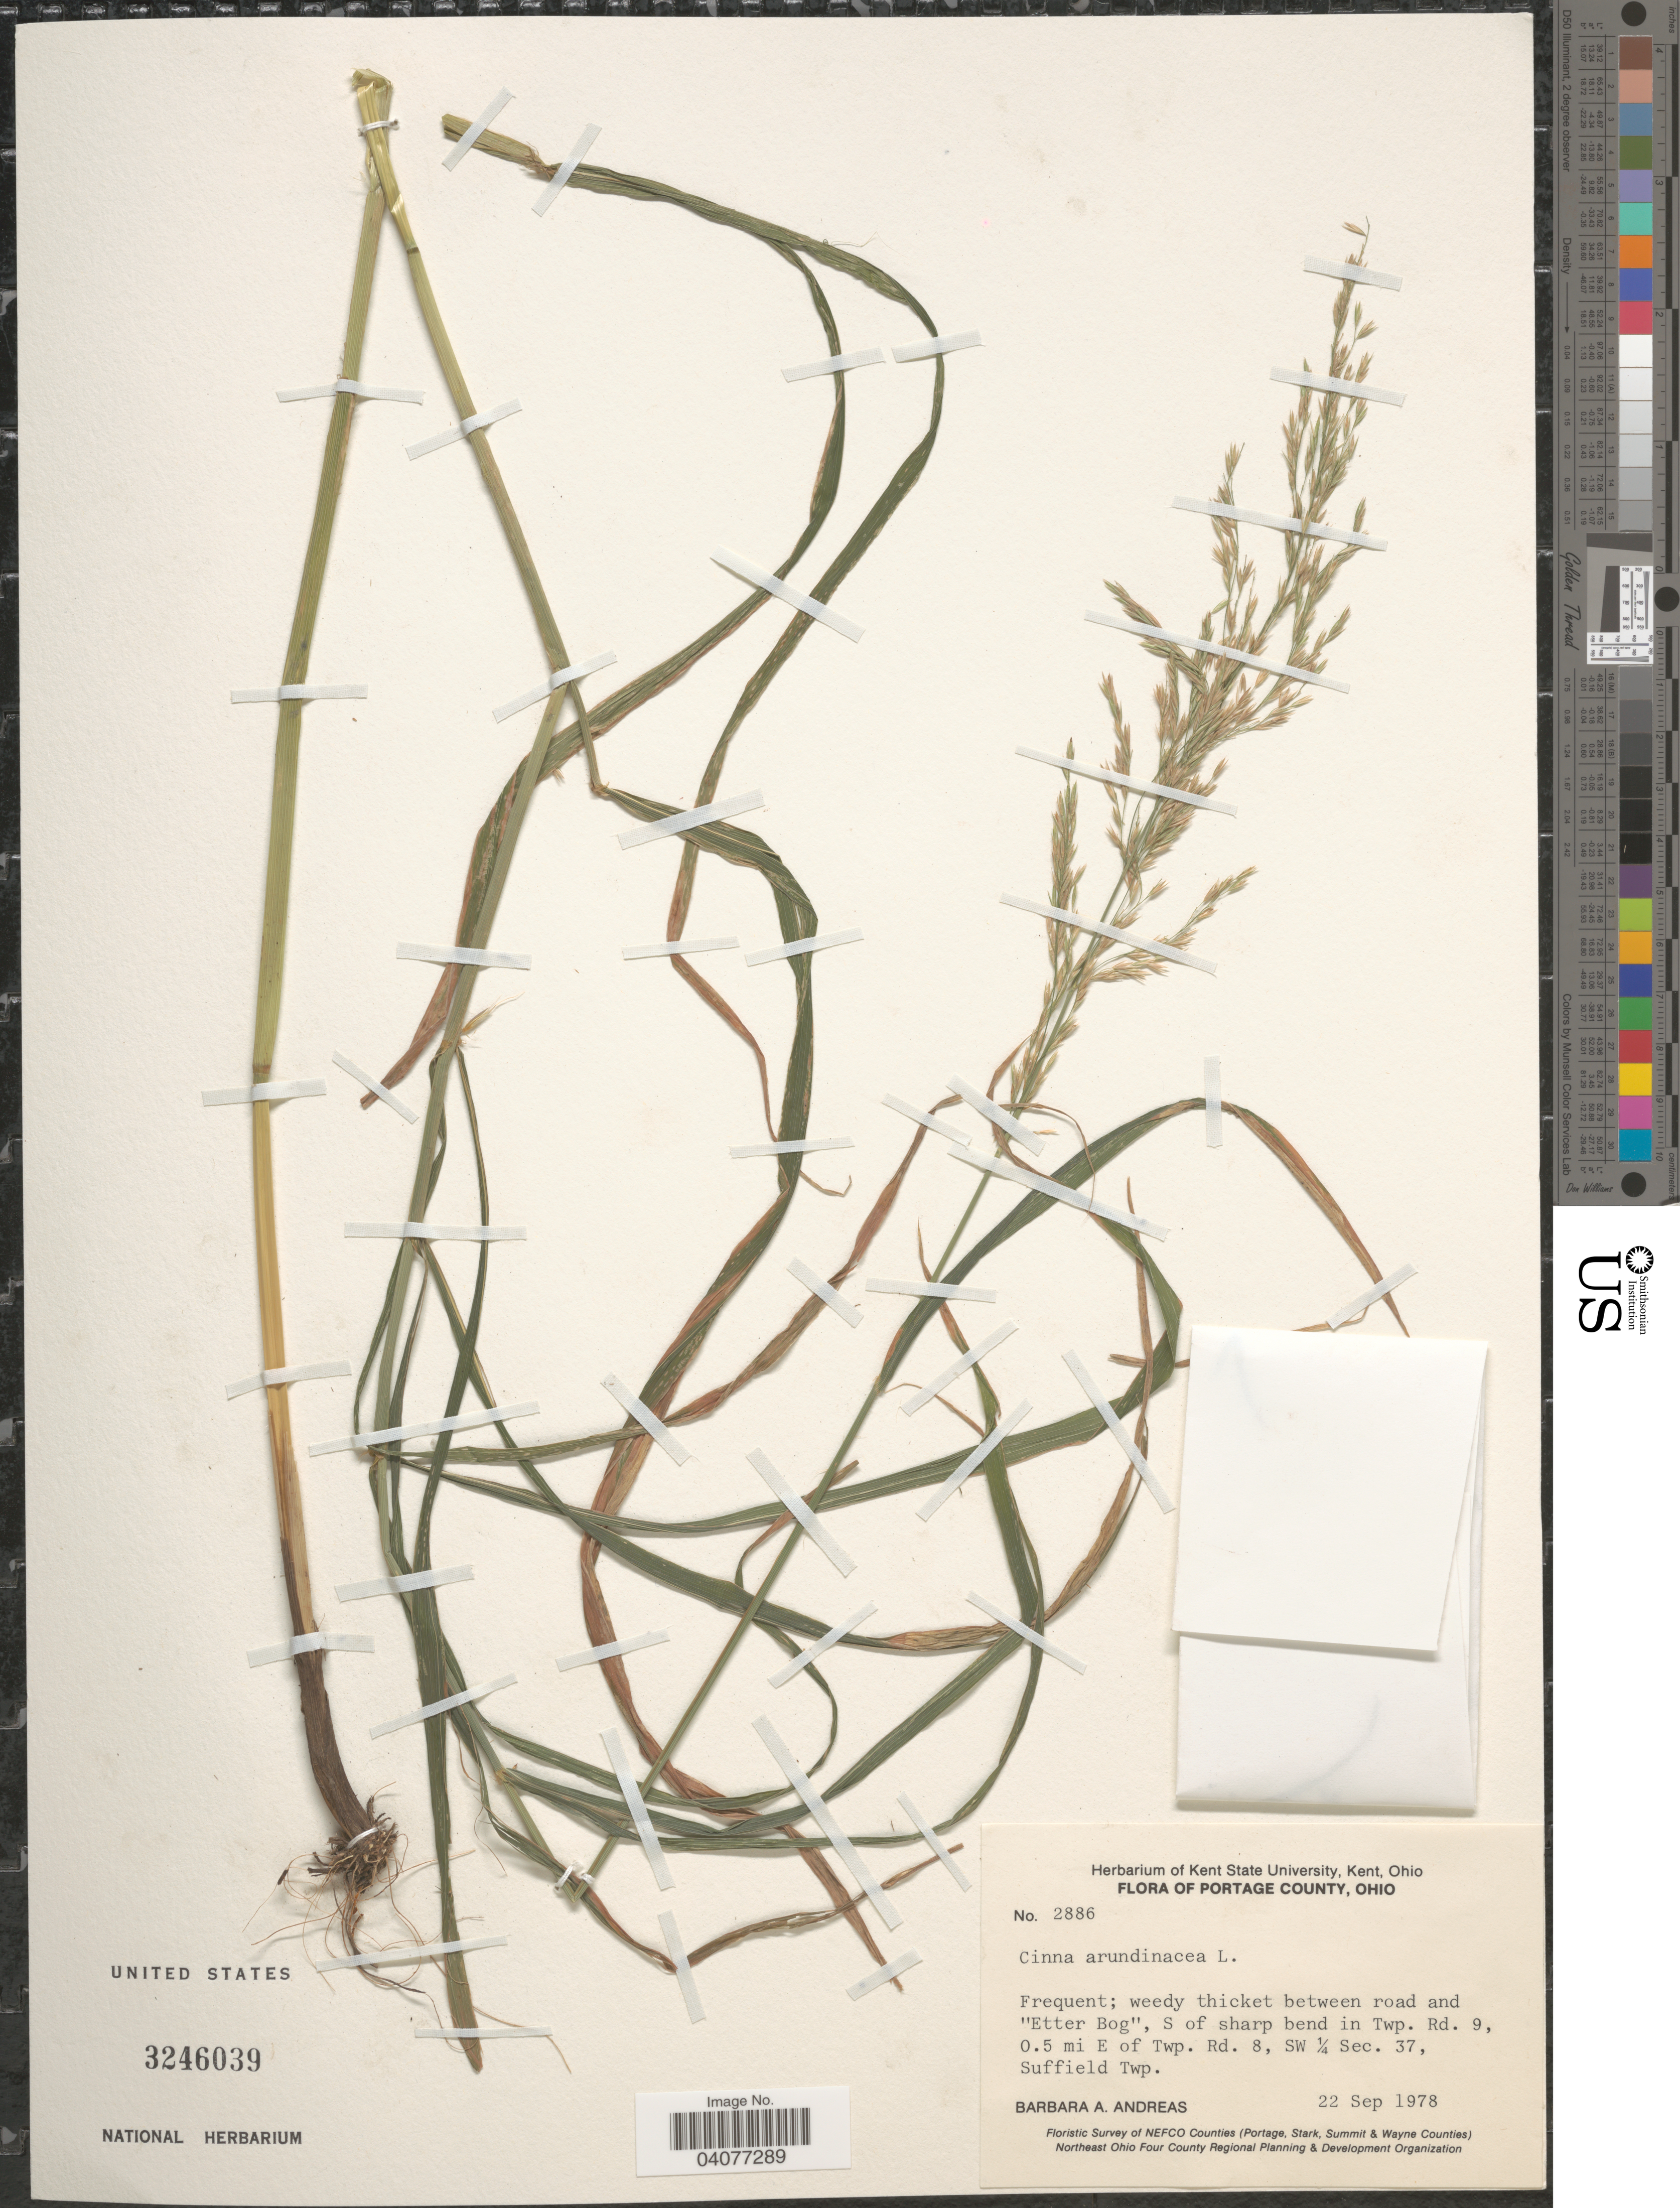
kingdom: Plantae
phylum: Tracheophyta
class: Liliopsida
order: Poales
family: Poaceae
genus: Cinna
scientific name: Cinna arundinacea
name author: L.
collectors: B. A. Andreas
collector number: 2886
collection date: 1978-09-22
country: United States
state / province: Ohio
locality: Portage County. Frequent; weedy thicket between road and "Etter Bog", S of sharp bend in Twp. Rd. 9, 0.5 mi E of Twp. Rd. 8, SW ¼ Sec. 37, Suffield Twp. Floristic Survey of NEFCO Counties (Portage, Stark, Summit & Wayne Counties).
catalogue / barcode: US 3246039